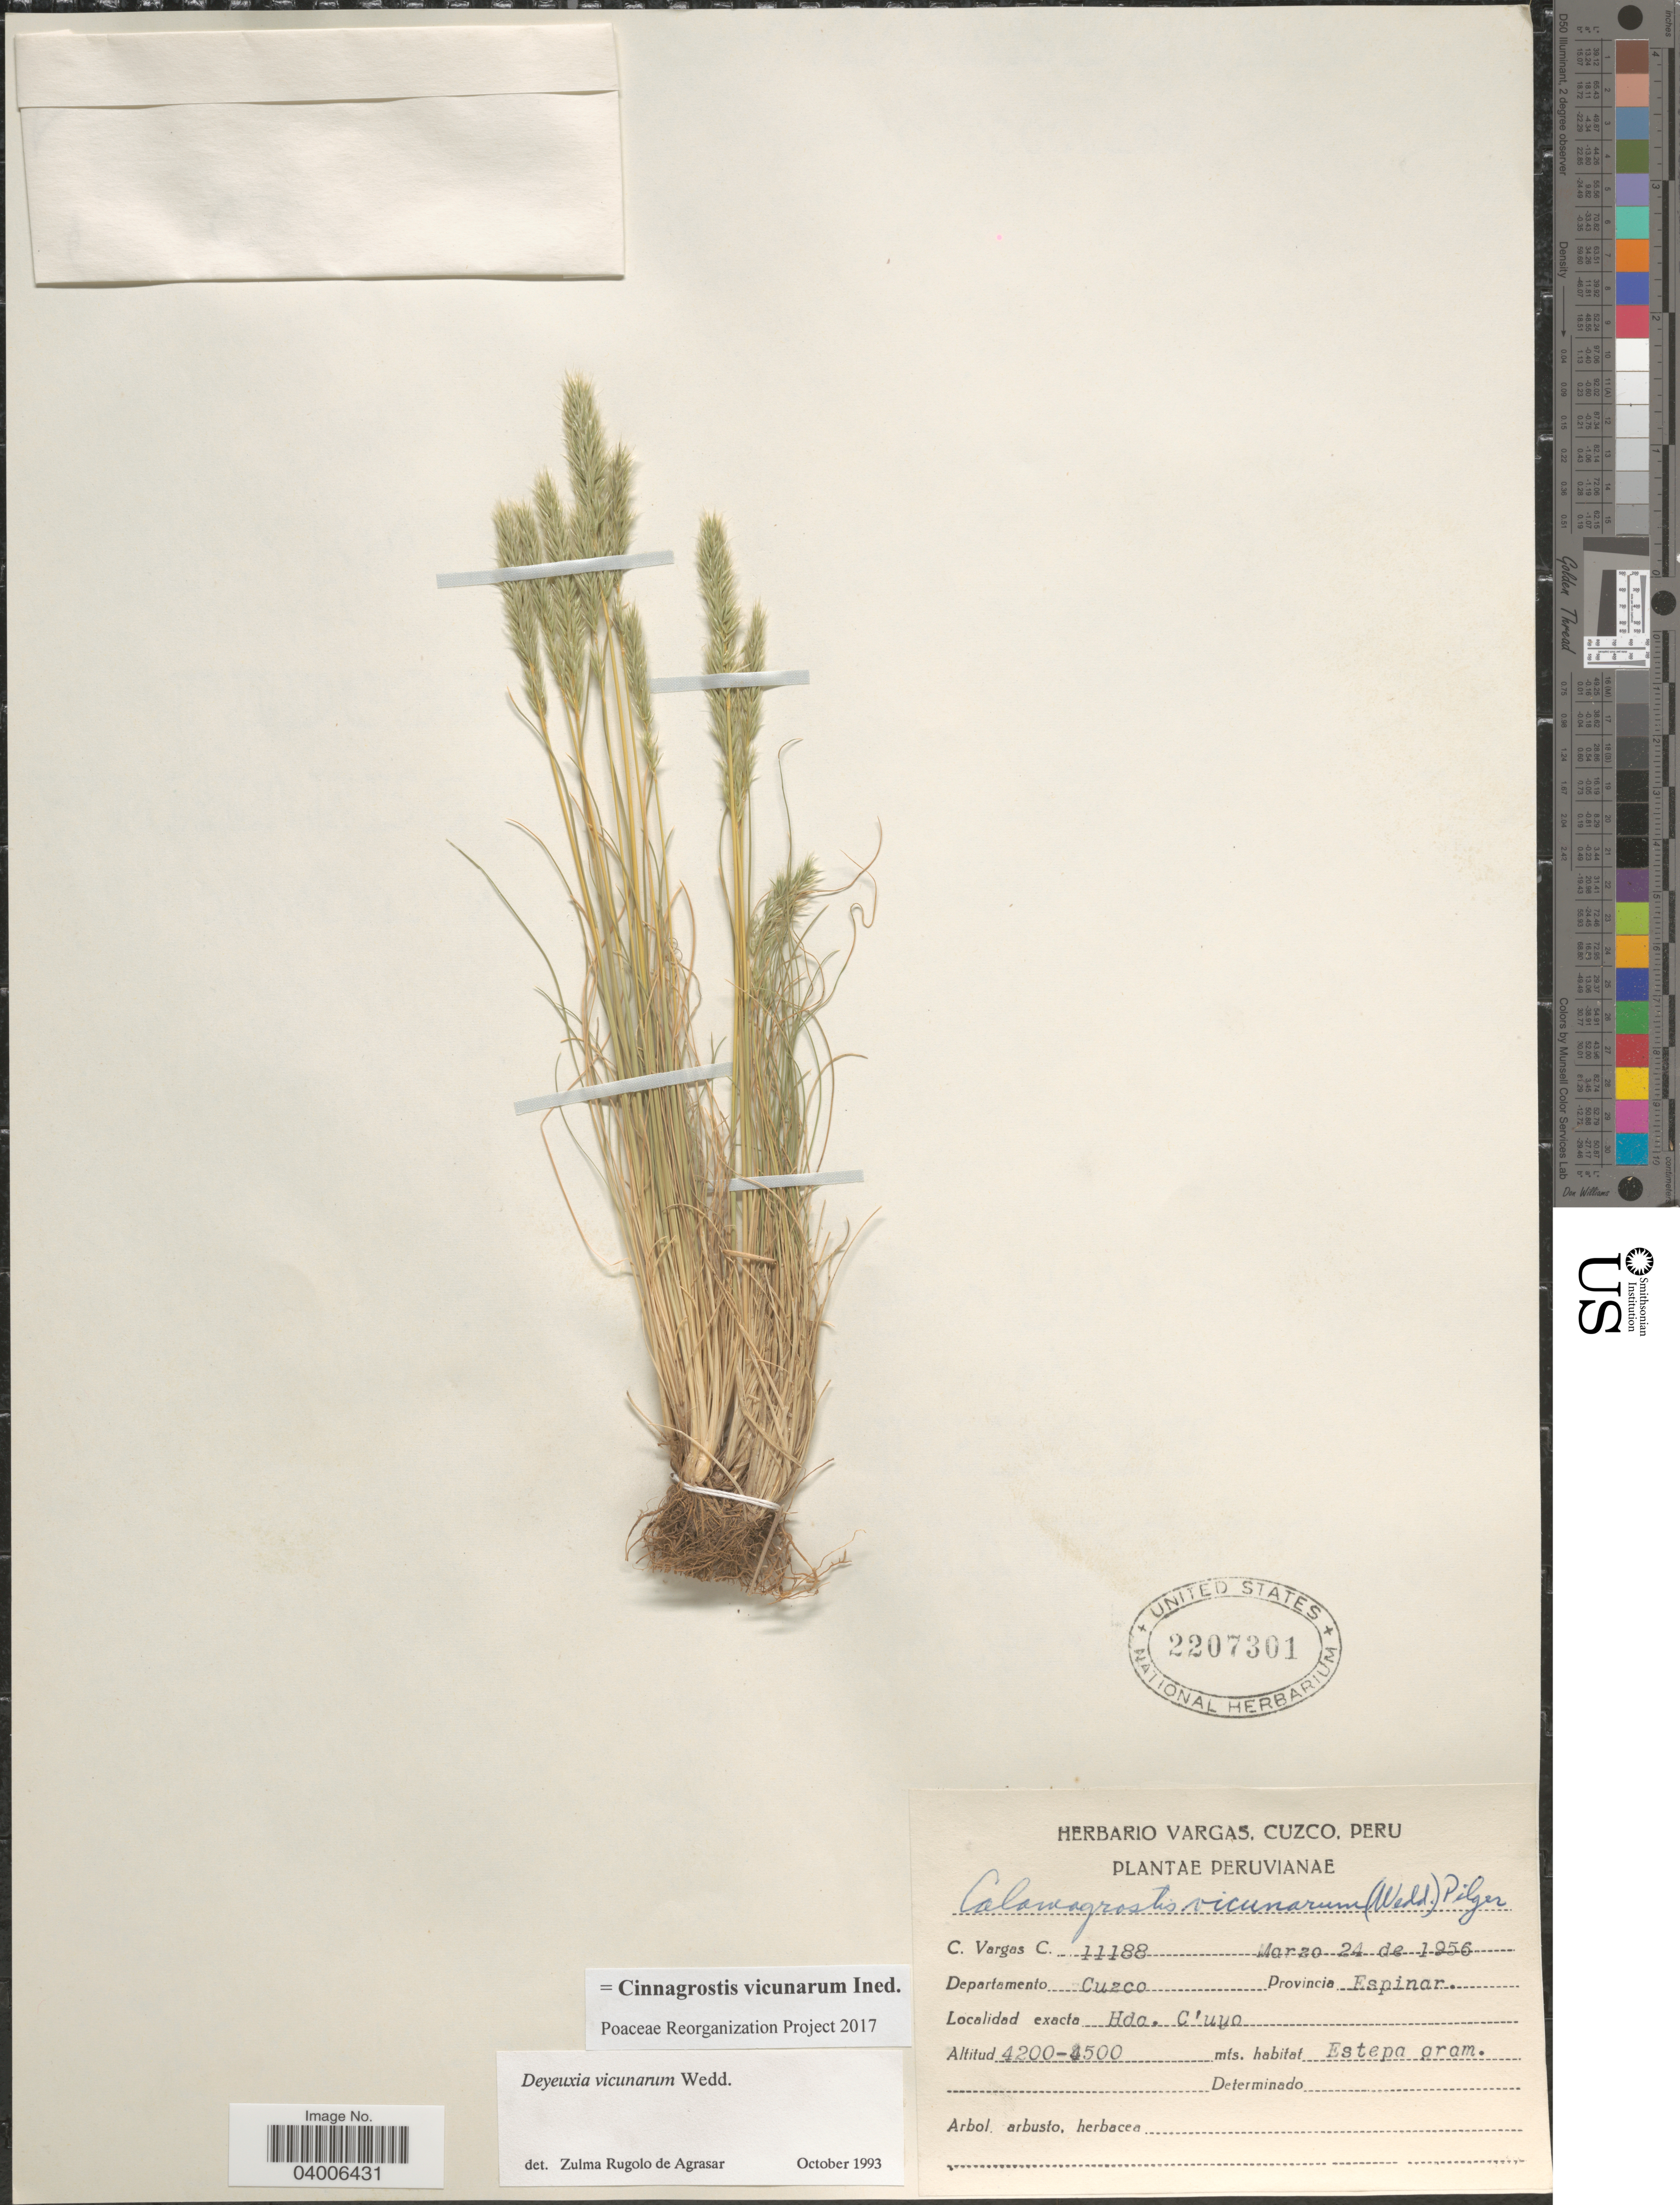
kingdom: Plantae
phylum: Tracheophyta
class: Liliopsida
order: Poales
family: Poaceae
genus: Cinnagrostis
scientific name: Cinnagrostis vicunarum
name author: (Wedd.) P.M. Peterson et al.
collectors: C. Vargas Calderón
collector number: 11188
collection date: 1956-03-24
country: Peru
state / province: Cusco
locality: Departamento Cuzco. Provincia Espinar. Hda. C' uyo.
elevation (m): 4200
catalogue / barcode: US 2207301